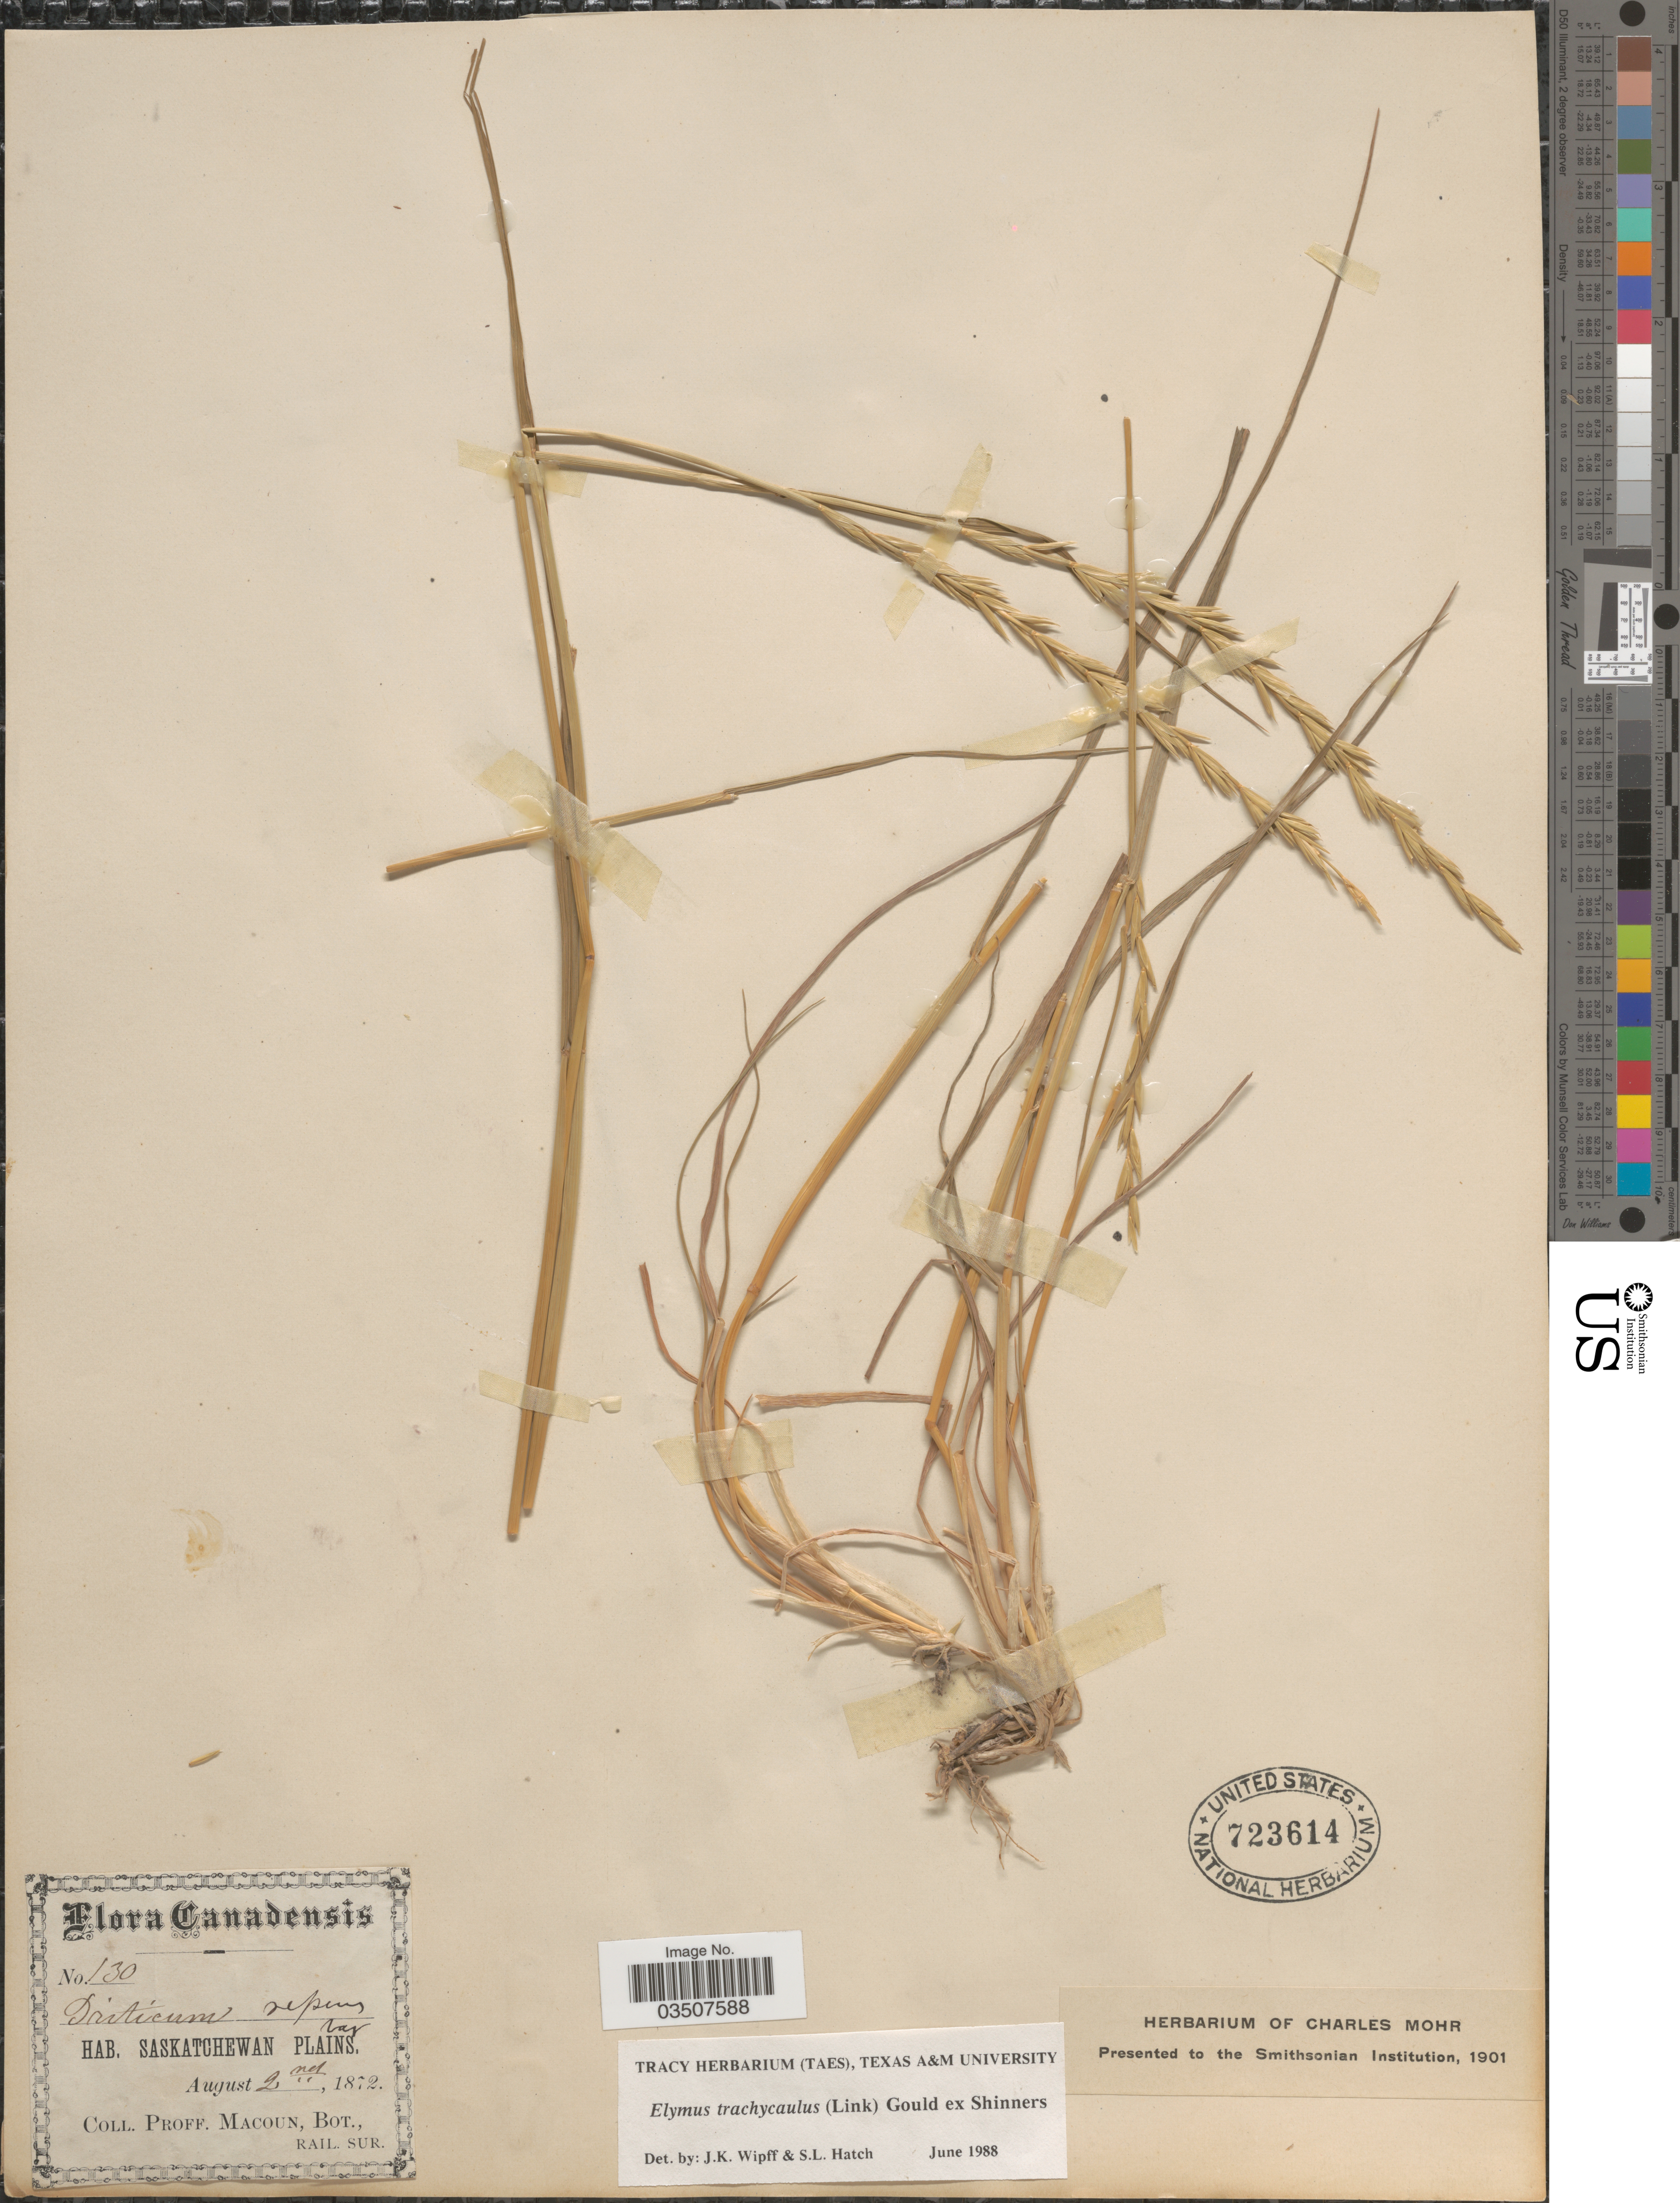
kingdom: Plantae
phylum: Tracheophyta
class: Liliopsida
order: Poales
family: Poaceae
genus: Elymus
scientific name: Elymus trachycaulus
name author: (Link) Gould ex Shinners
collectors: Prof. Macoun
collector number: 130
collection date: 1872-08-02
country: Canada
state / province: Saskatchewan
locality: Saskatchewan Plains.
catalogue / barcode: US 723614